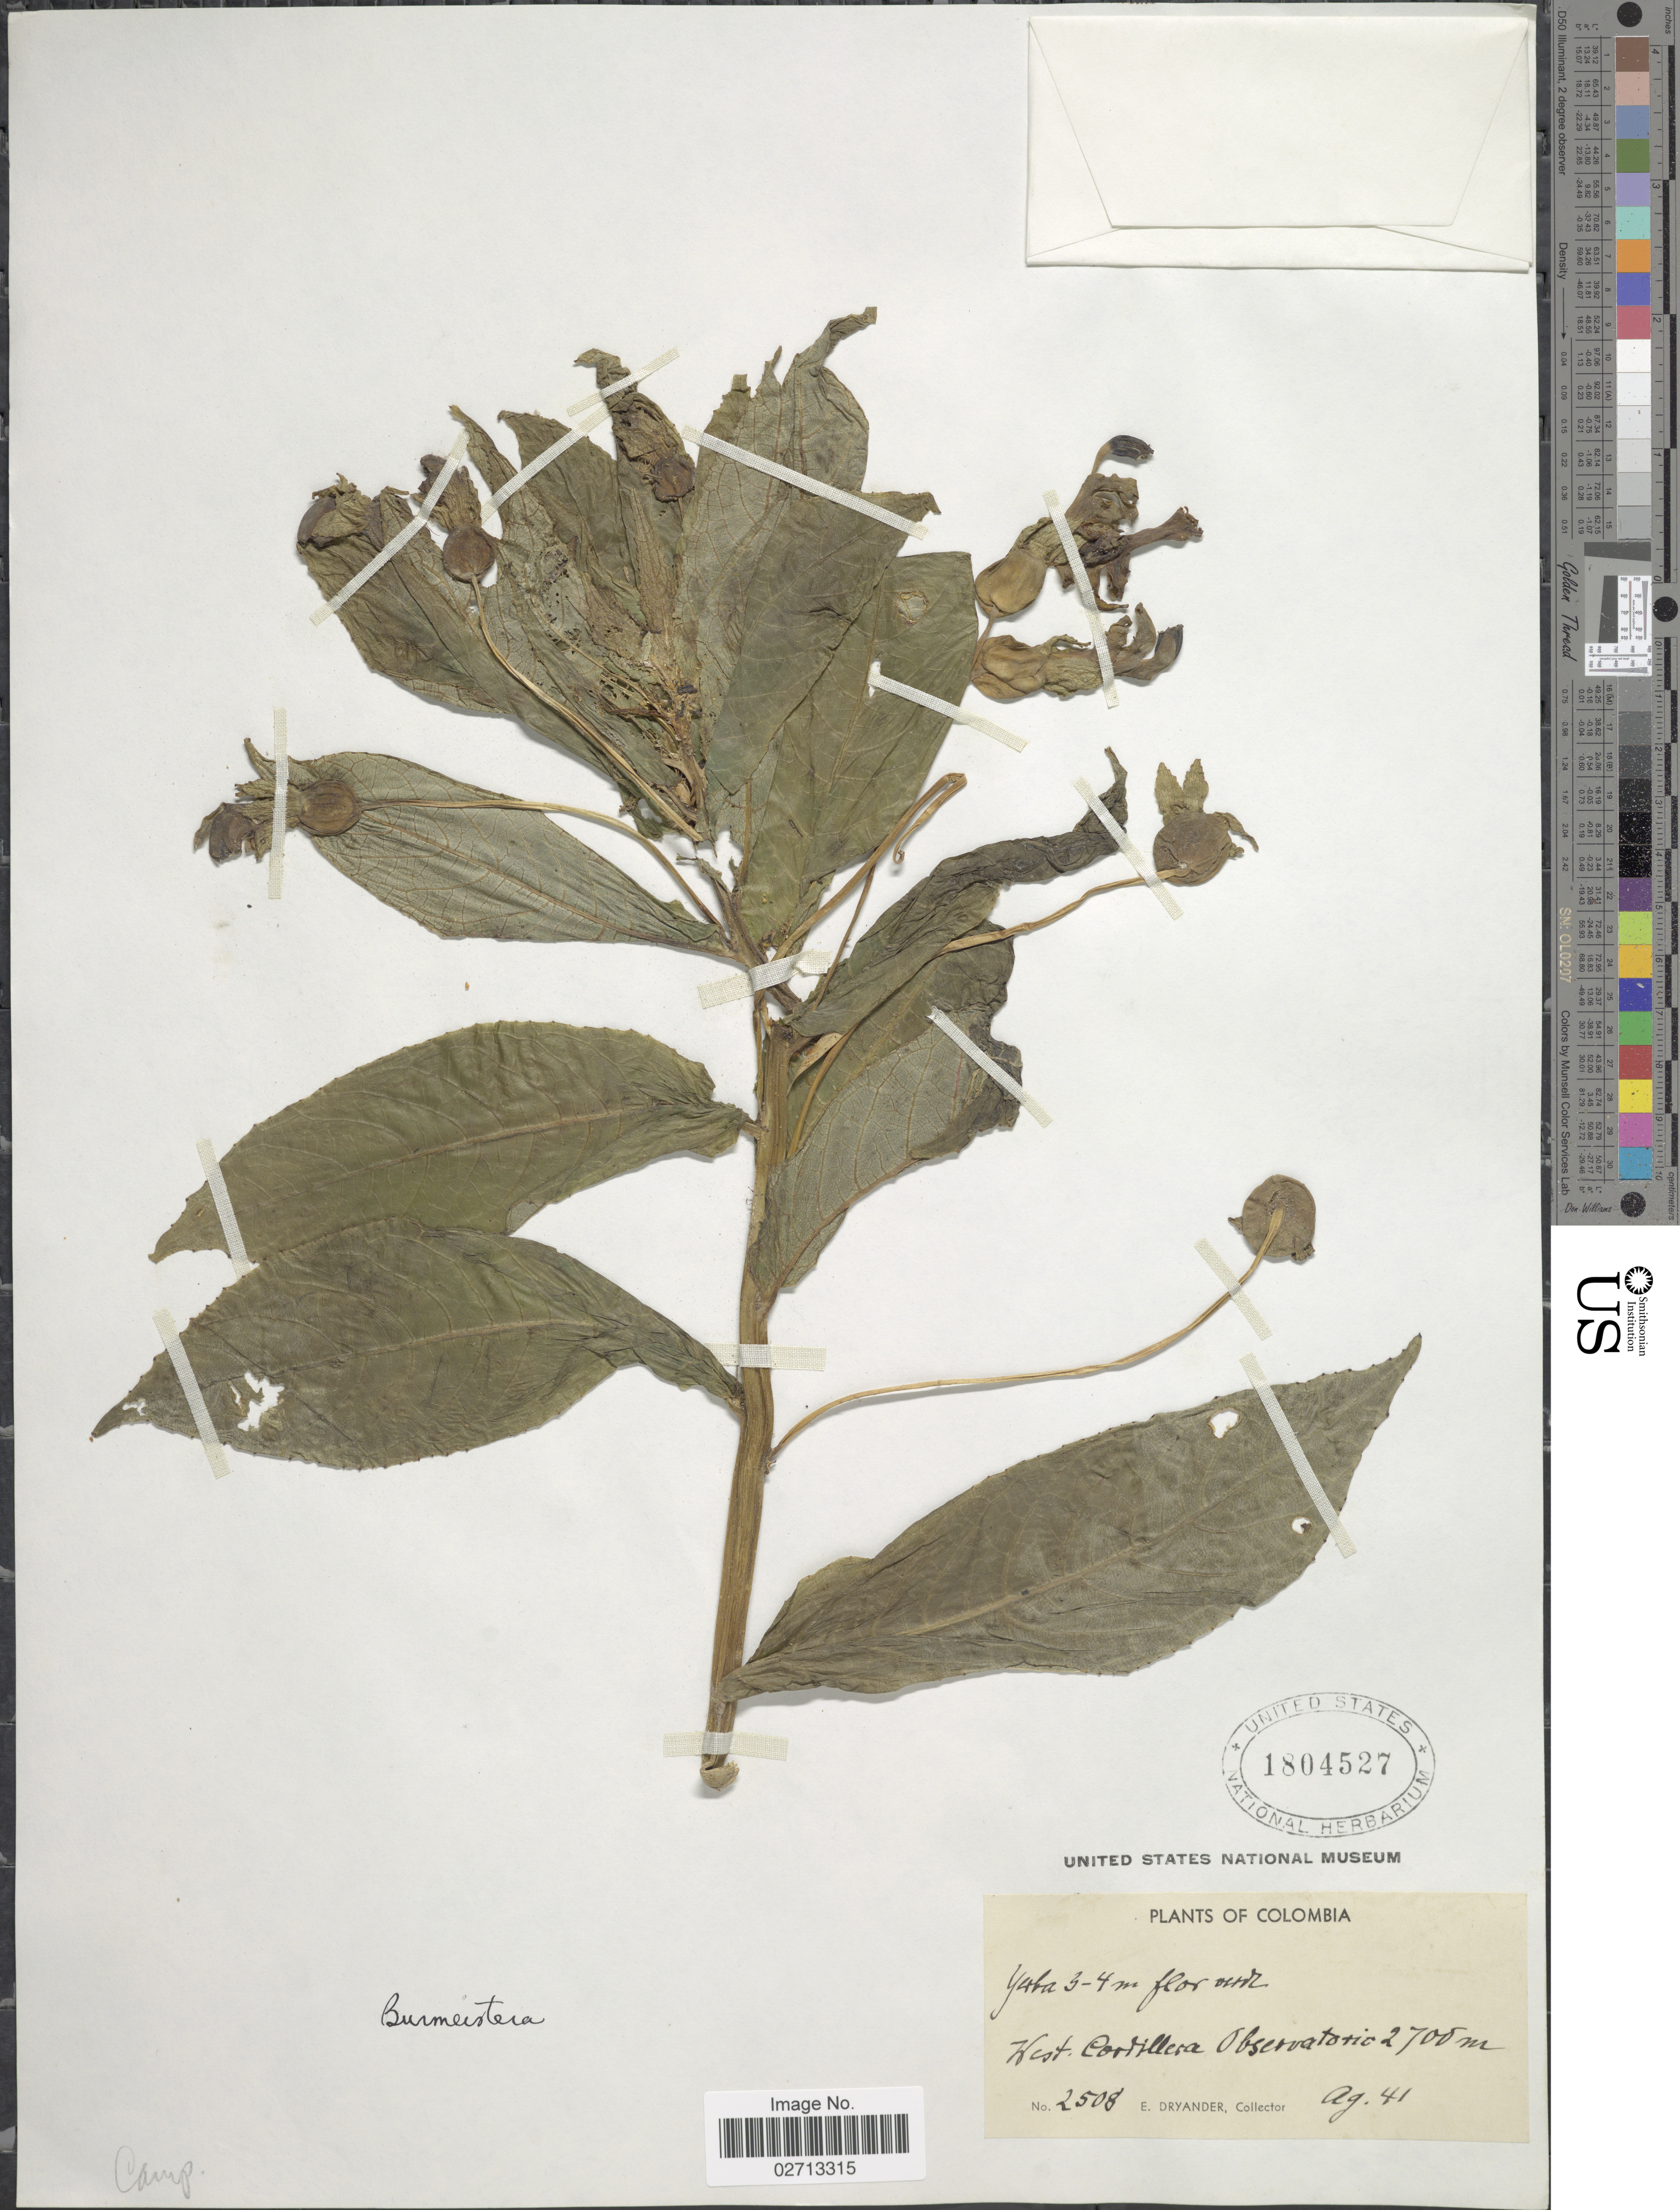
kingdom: Plantae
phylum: Tracheophyta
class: Magnoliopsida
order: Asterales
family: Campanulaceae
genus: Burmeistera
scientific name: Burmeistera sp.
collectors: E. Dryander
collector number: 2508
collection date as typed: Transcribed d/m/y: /8/41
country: Colombia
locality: West. Cordillera Observatotic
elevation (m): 2700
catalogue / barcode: US 1804527